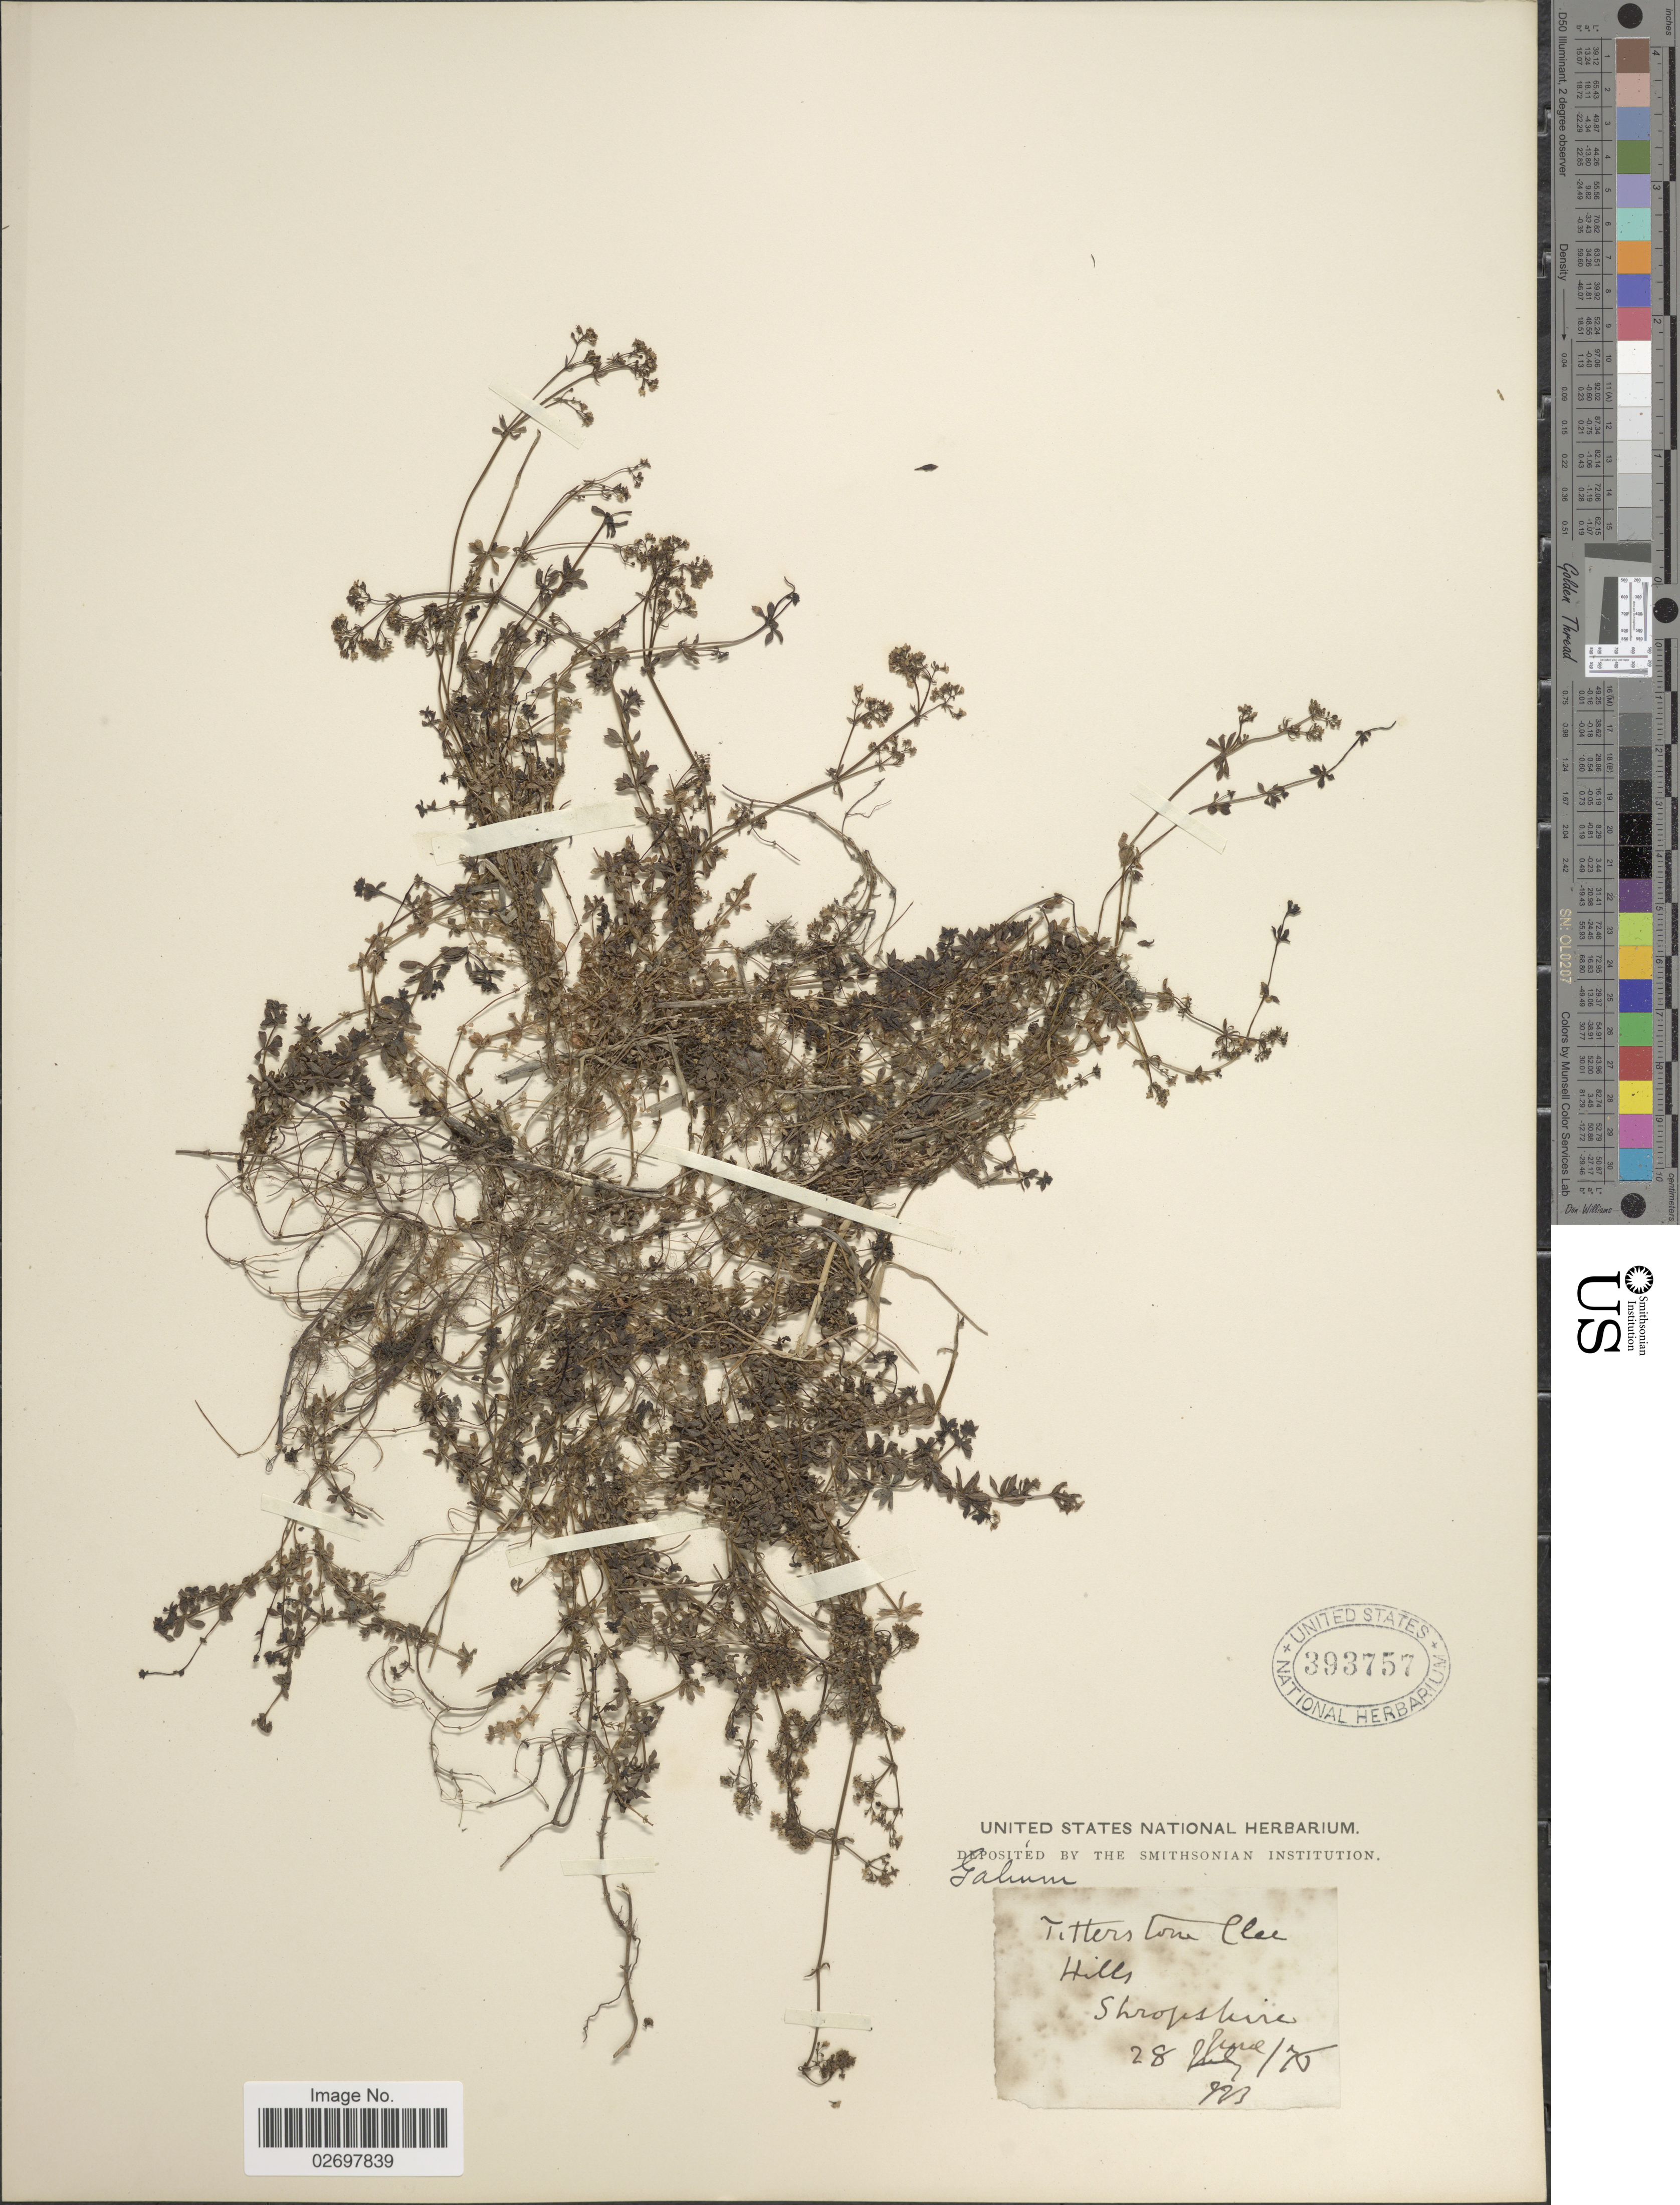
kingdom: Plantae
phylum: Tracheophyta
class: Magnoliopsida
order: Gentianales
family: Rubiaceae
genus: Galium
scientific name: Galium sp.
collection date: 1876-06-28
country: United Kingdom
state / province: England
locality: Titterstone Clee Hills, Shropshire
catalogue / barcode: US 393757